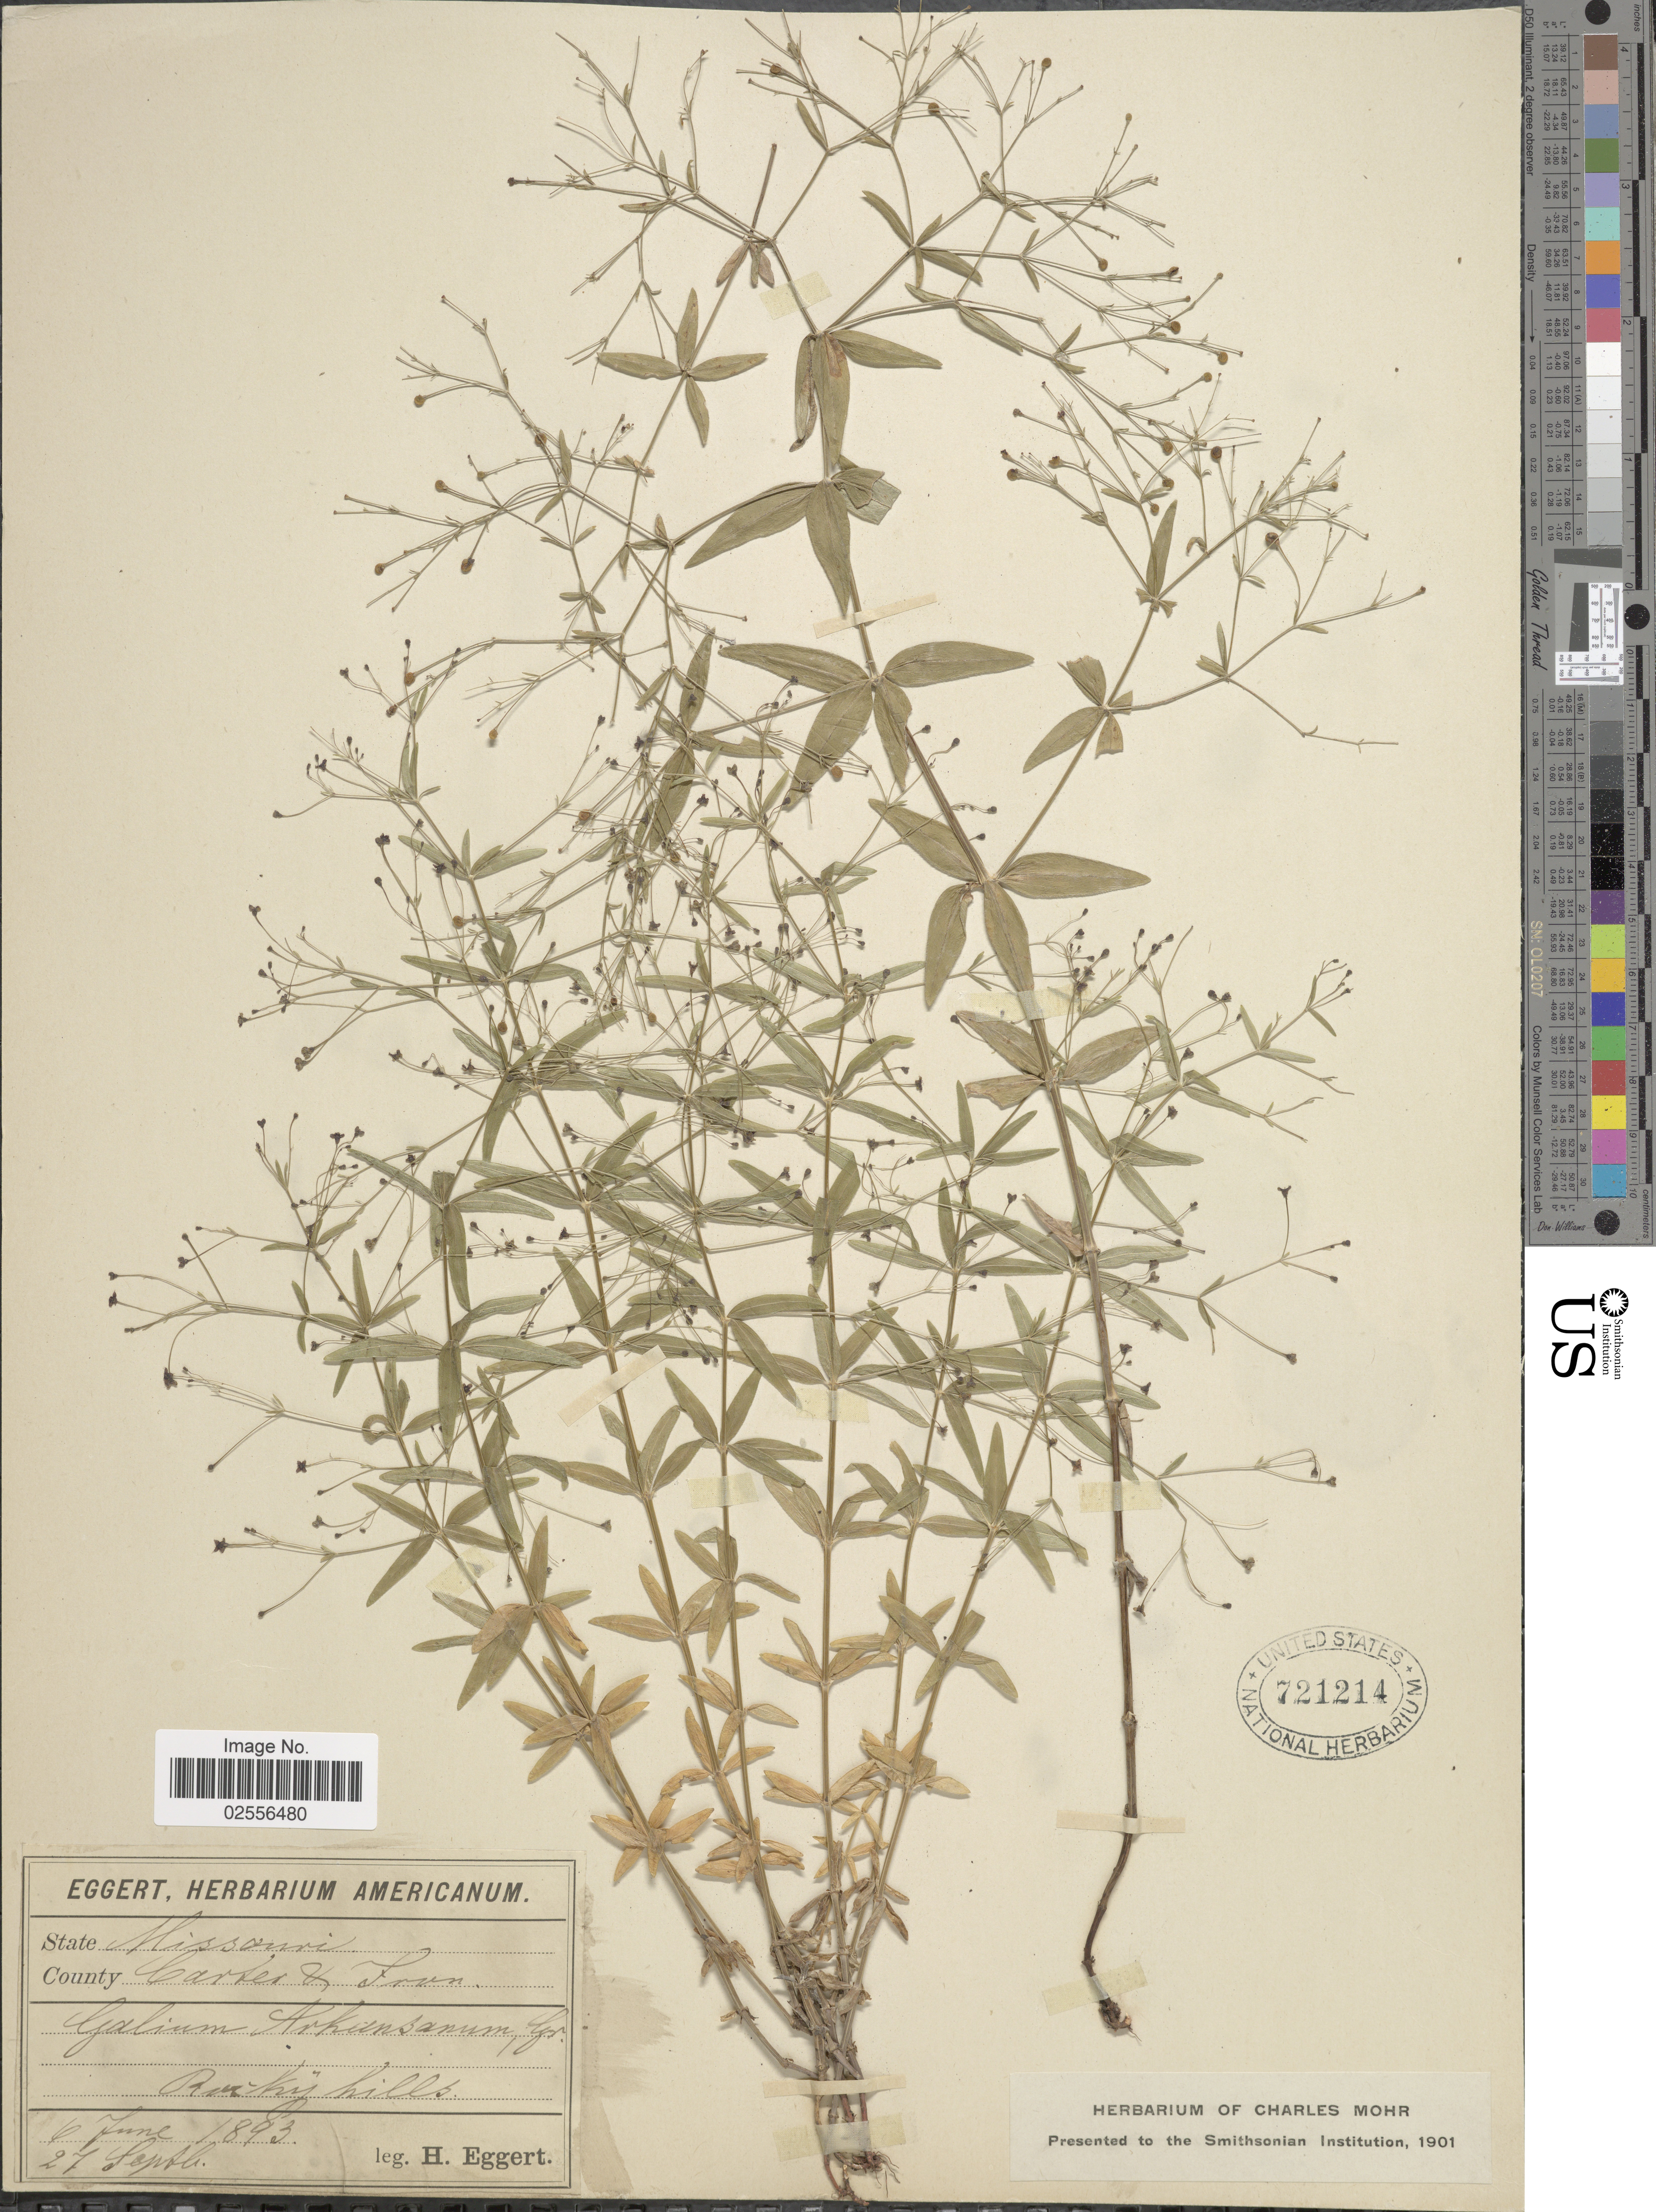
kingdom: Plantae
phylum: Tracheophyta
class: Magnoliopsida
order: Gentianales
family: Rubiaceae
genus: Galium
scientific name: Galium arkansanum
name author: A. Gray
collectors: H. Eggert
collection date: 1893-06-06/1893-09-27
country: United States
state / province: Missouri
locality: Rocky hills, Carter & Iron Counties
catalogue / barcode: US 721214